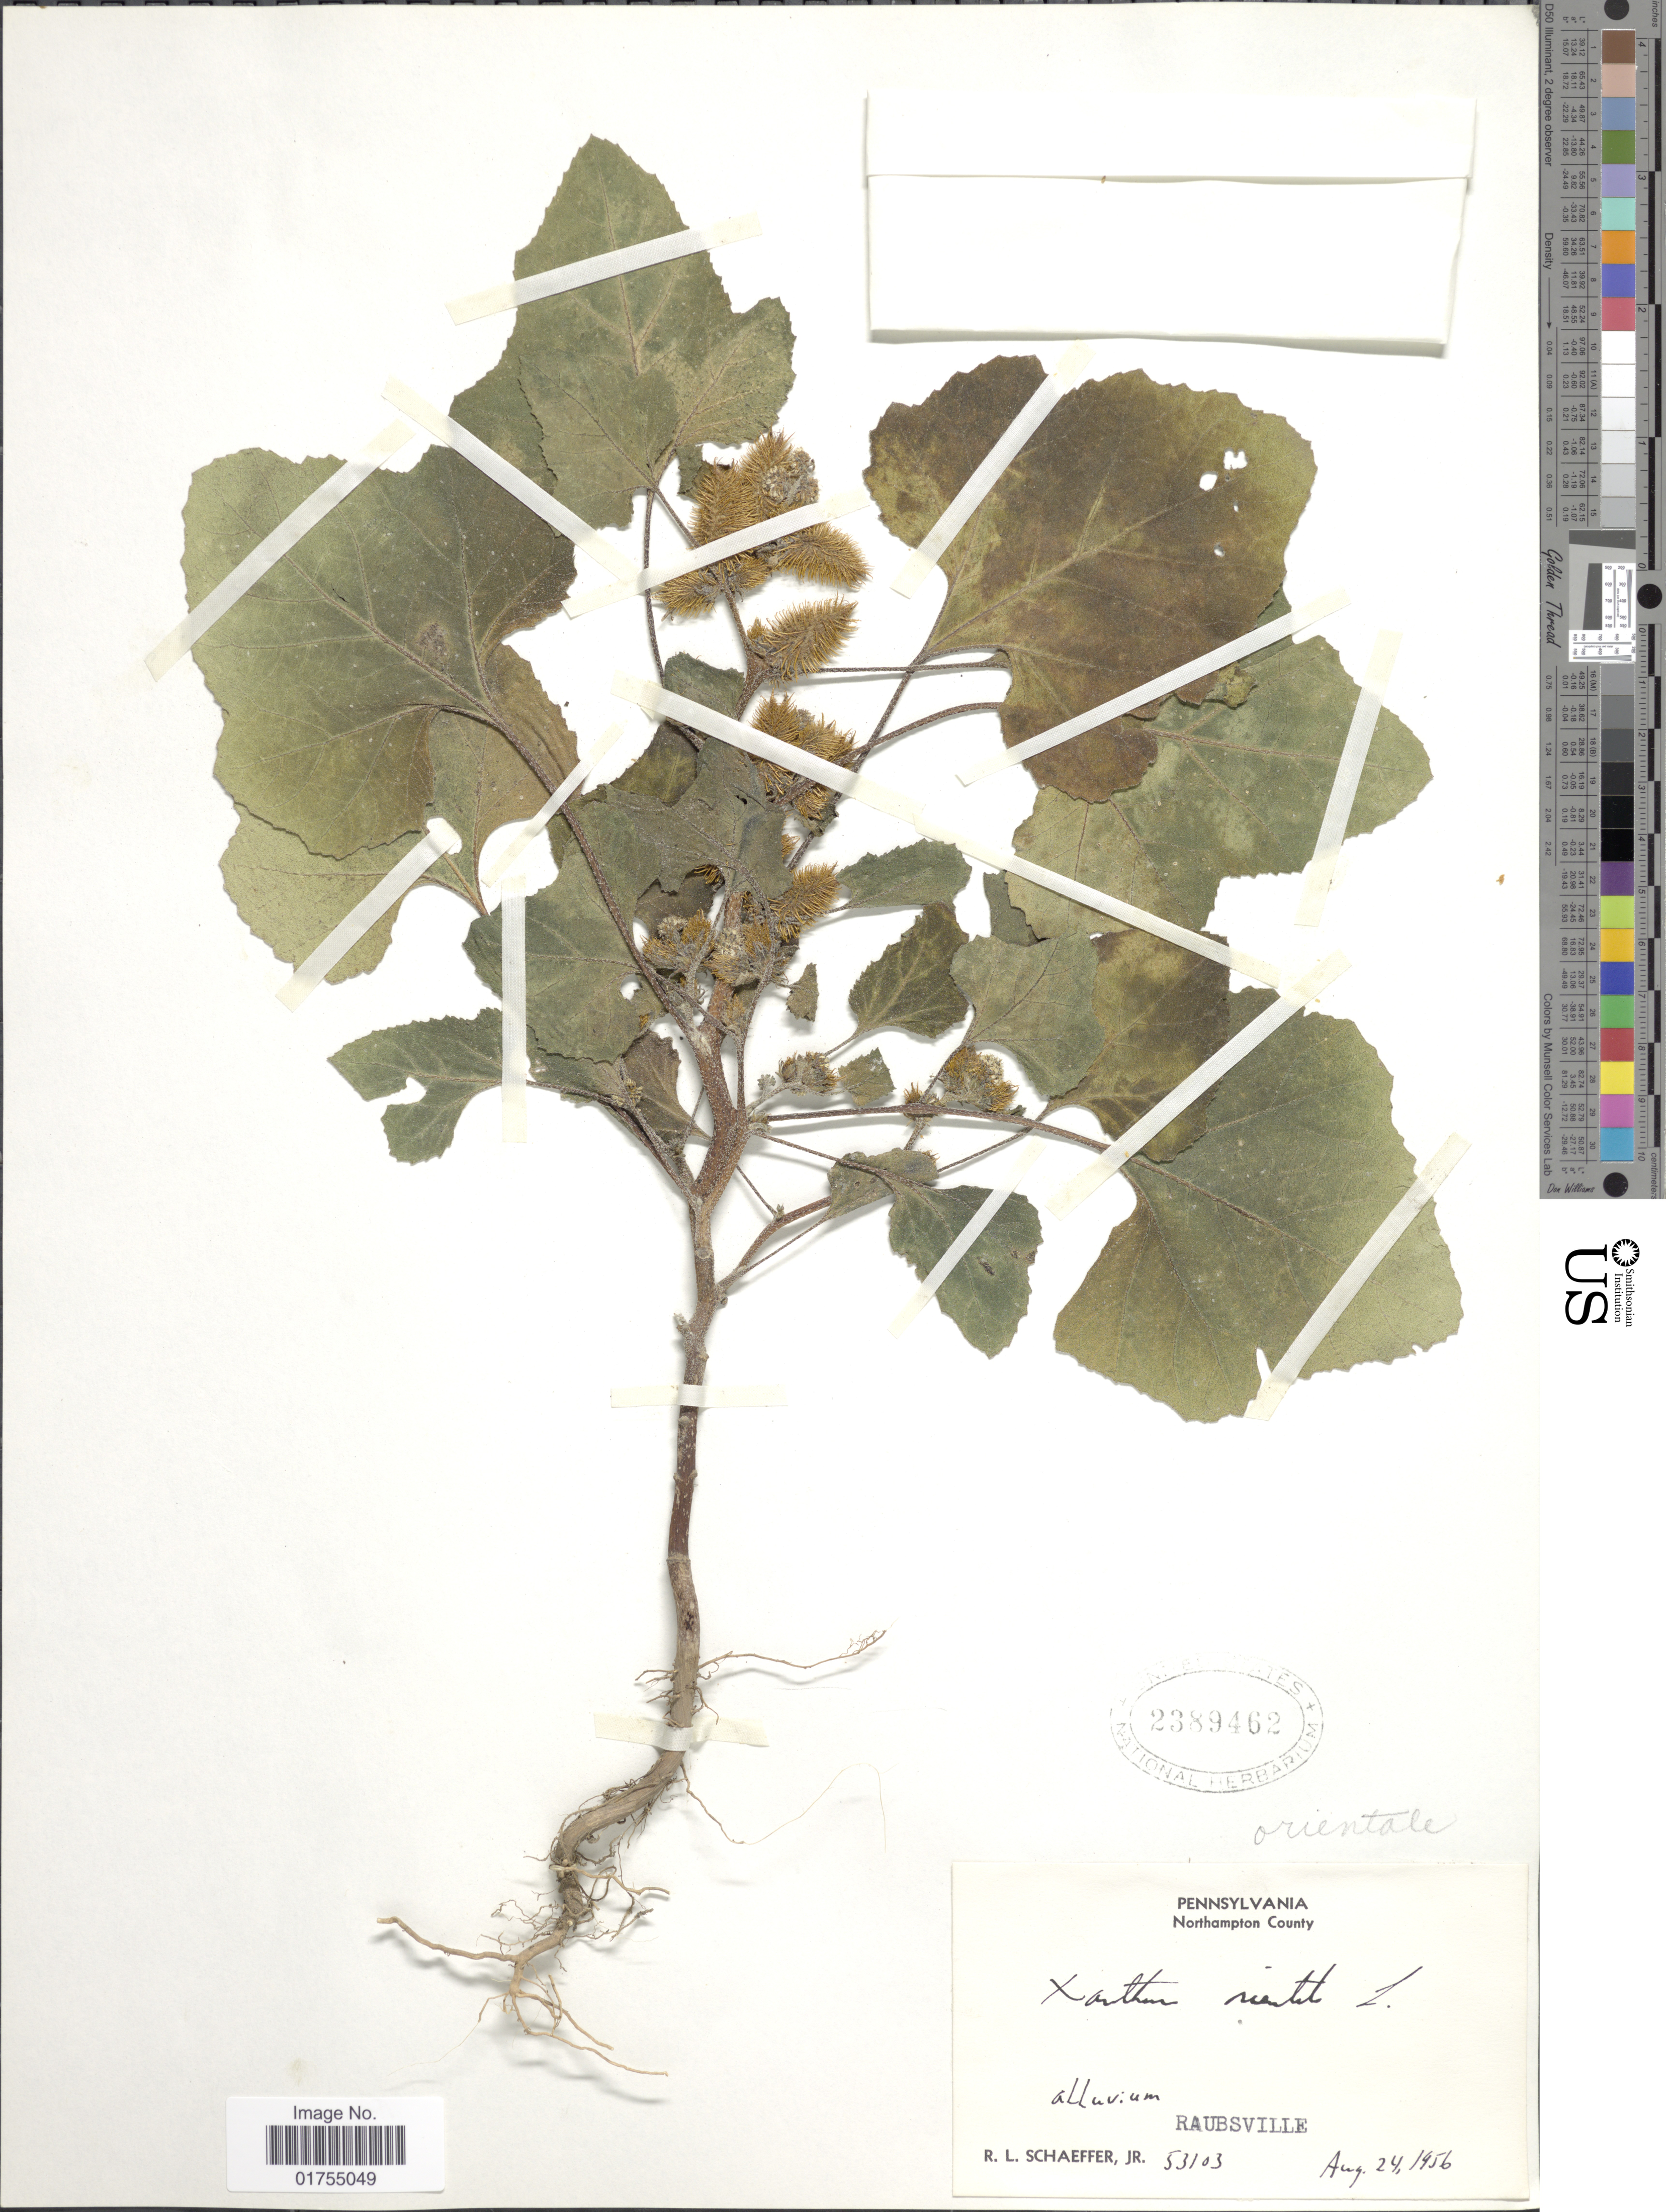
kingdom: Plantae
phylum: Tracheophyta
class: Magnoliopsida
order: Asterales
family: Asteraceae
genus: Xanthium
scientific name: Xanthium orientale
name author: L.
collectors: R. L. Schaeffer Jr.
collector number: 53103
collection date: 1956-08-24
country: United States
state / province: Pennsylvania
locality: Northampton County, Raubsville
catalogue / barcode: US 2389462